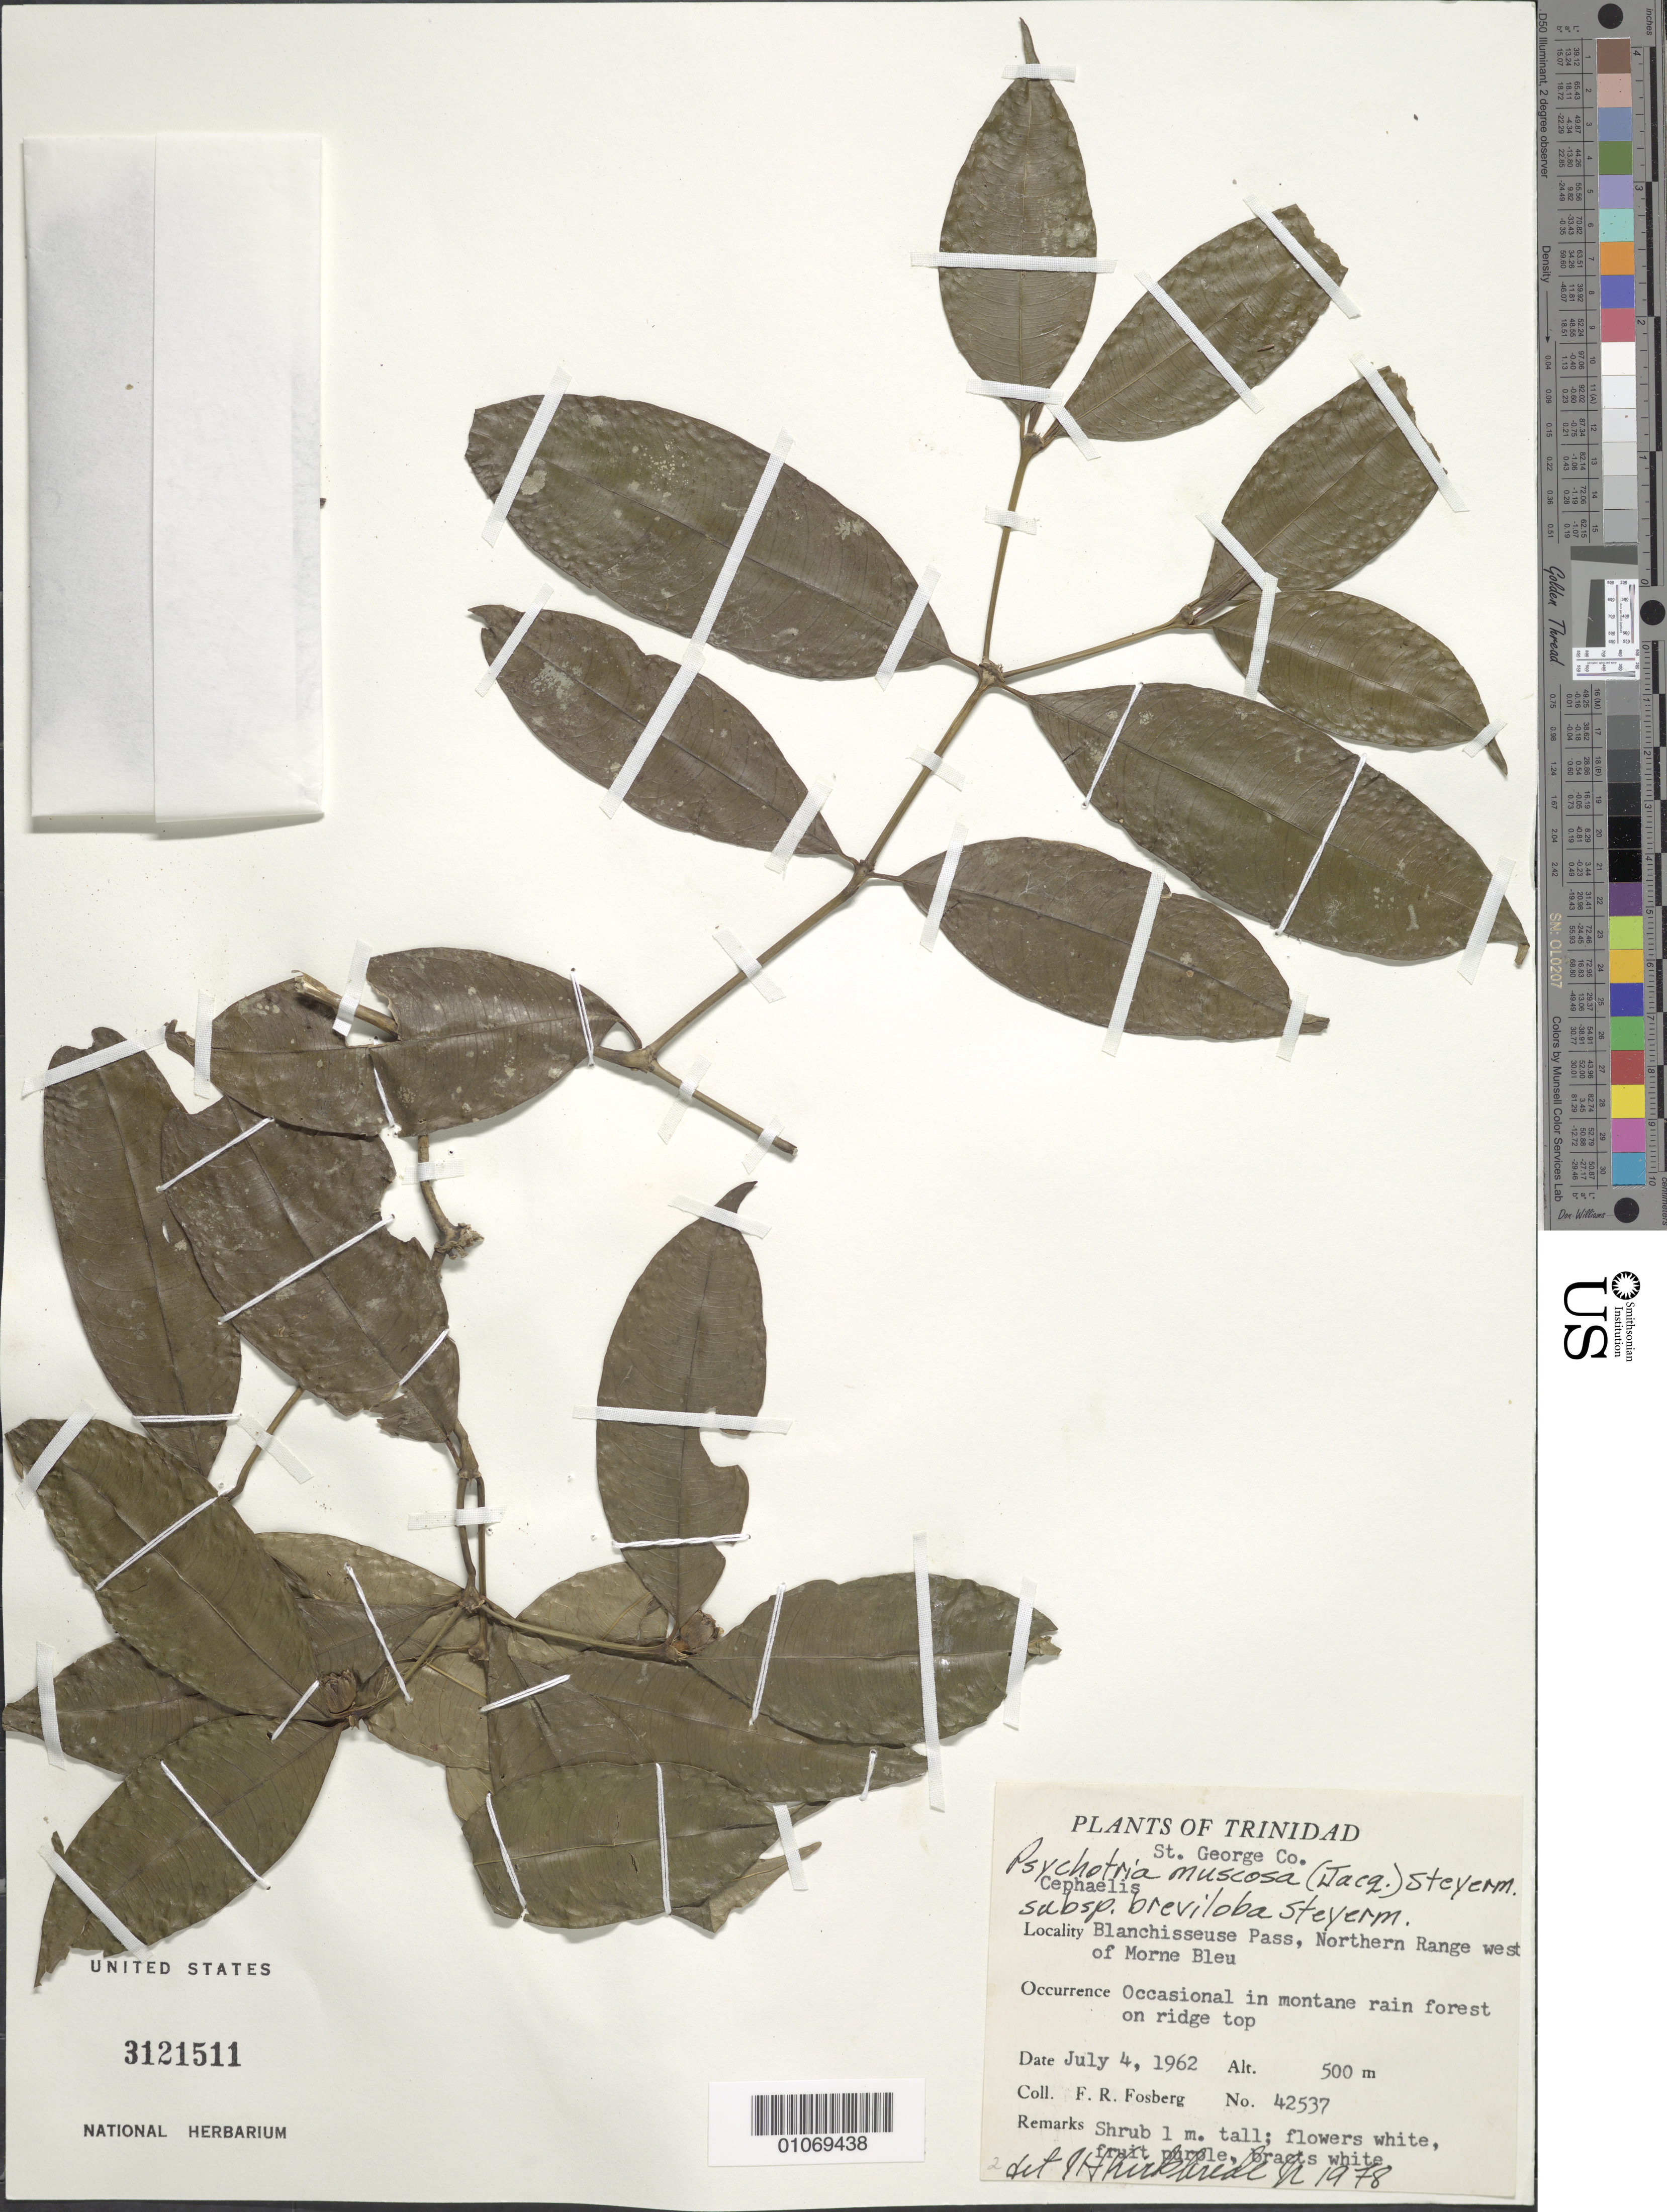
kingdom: Plantae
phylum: Tracheophyta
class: Magnoliopsida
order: Gentianales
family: Rubiaceae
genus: Psychotria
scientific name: Psychotria muscosa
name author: (Jacq.) Steyerm.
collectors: F. R. Fosberg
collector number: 42537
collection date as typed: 04 Jul 1962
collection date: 1962-07-04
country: Trinidad and Tobago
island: Trinidad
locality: Blanchisseuse Pass, Northern Range, west of Morne Bleu; occasional in montane rain forest on ridge top.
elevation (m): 500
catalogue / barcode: US 3121511